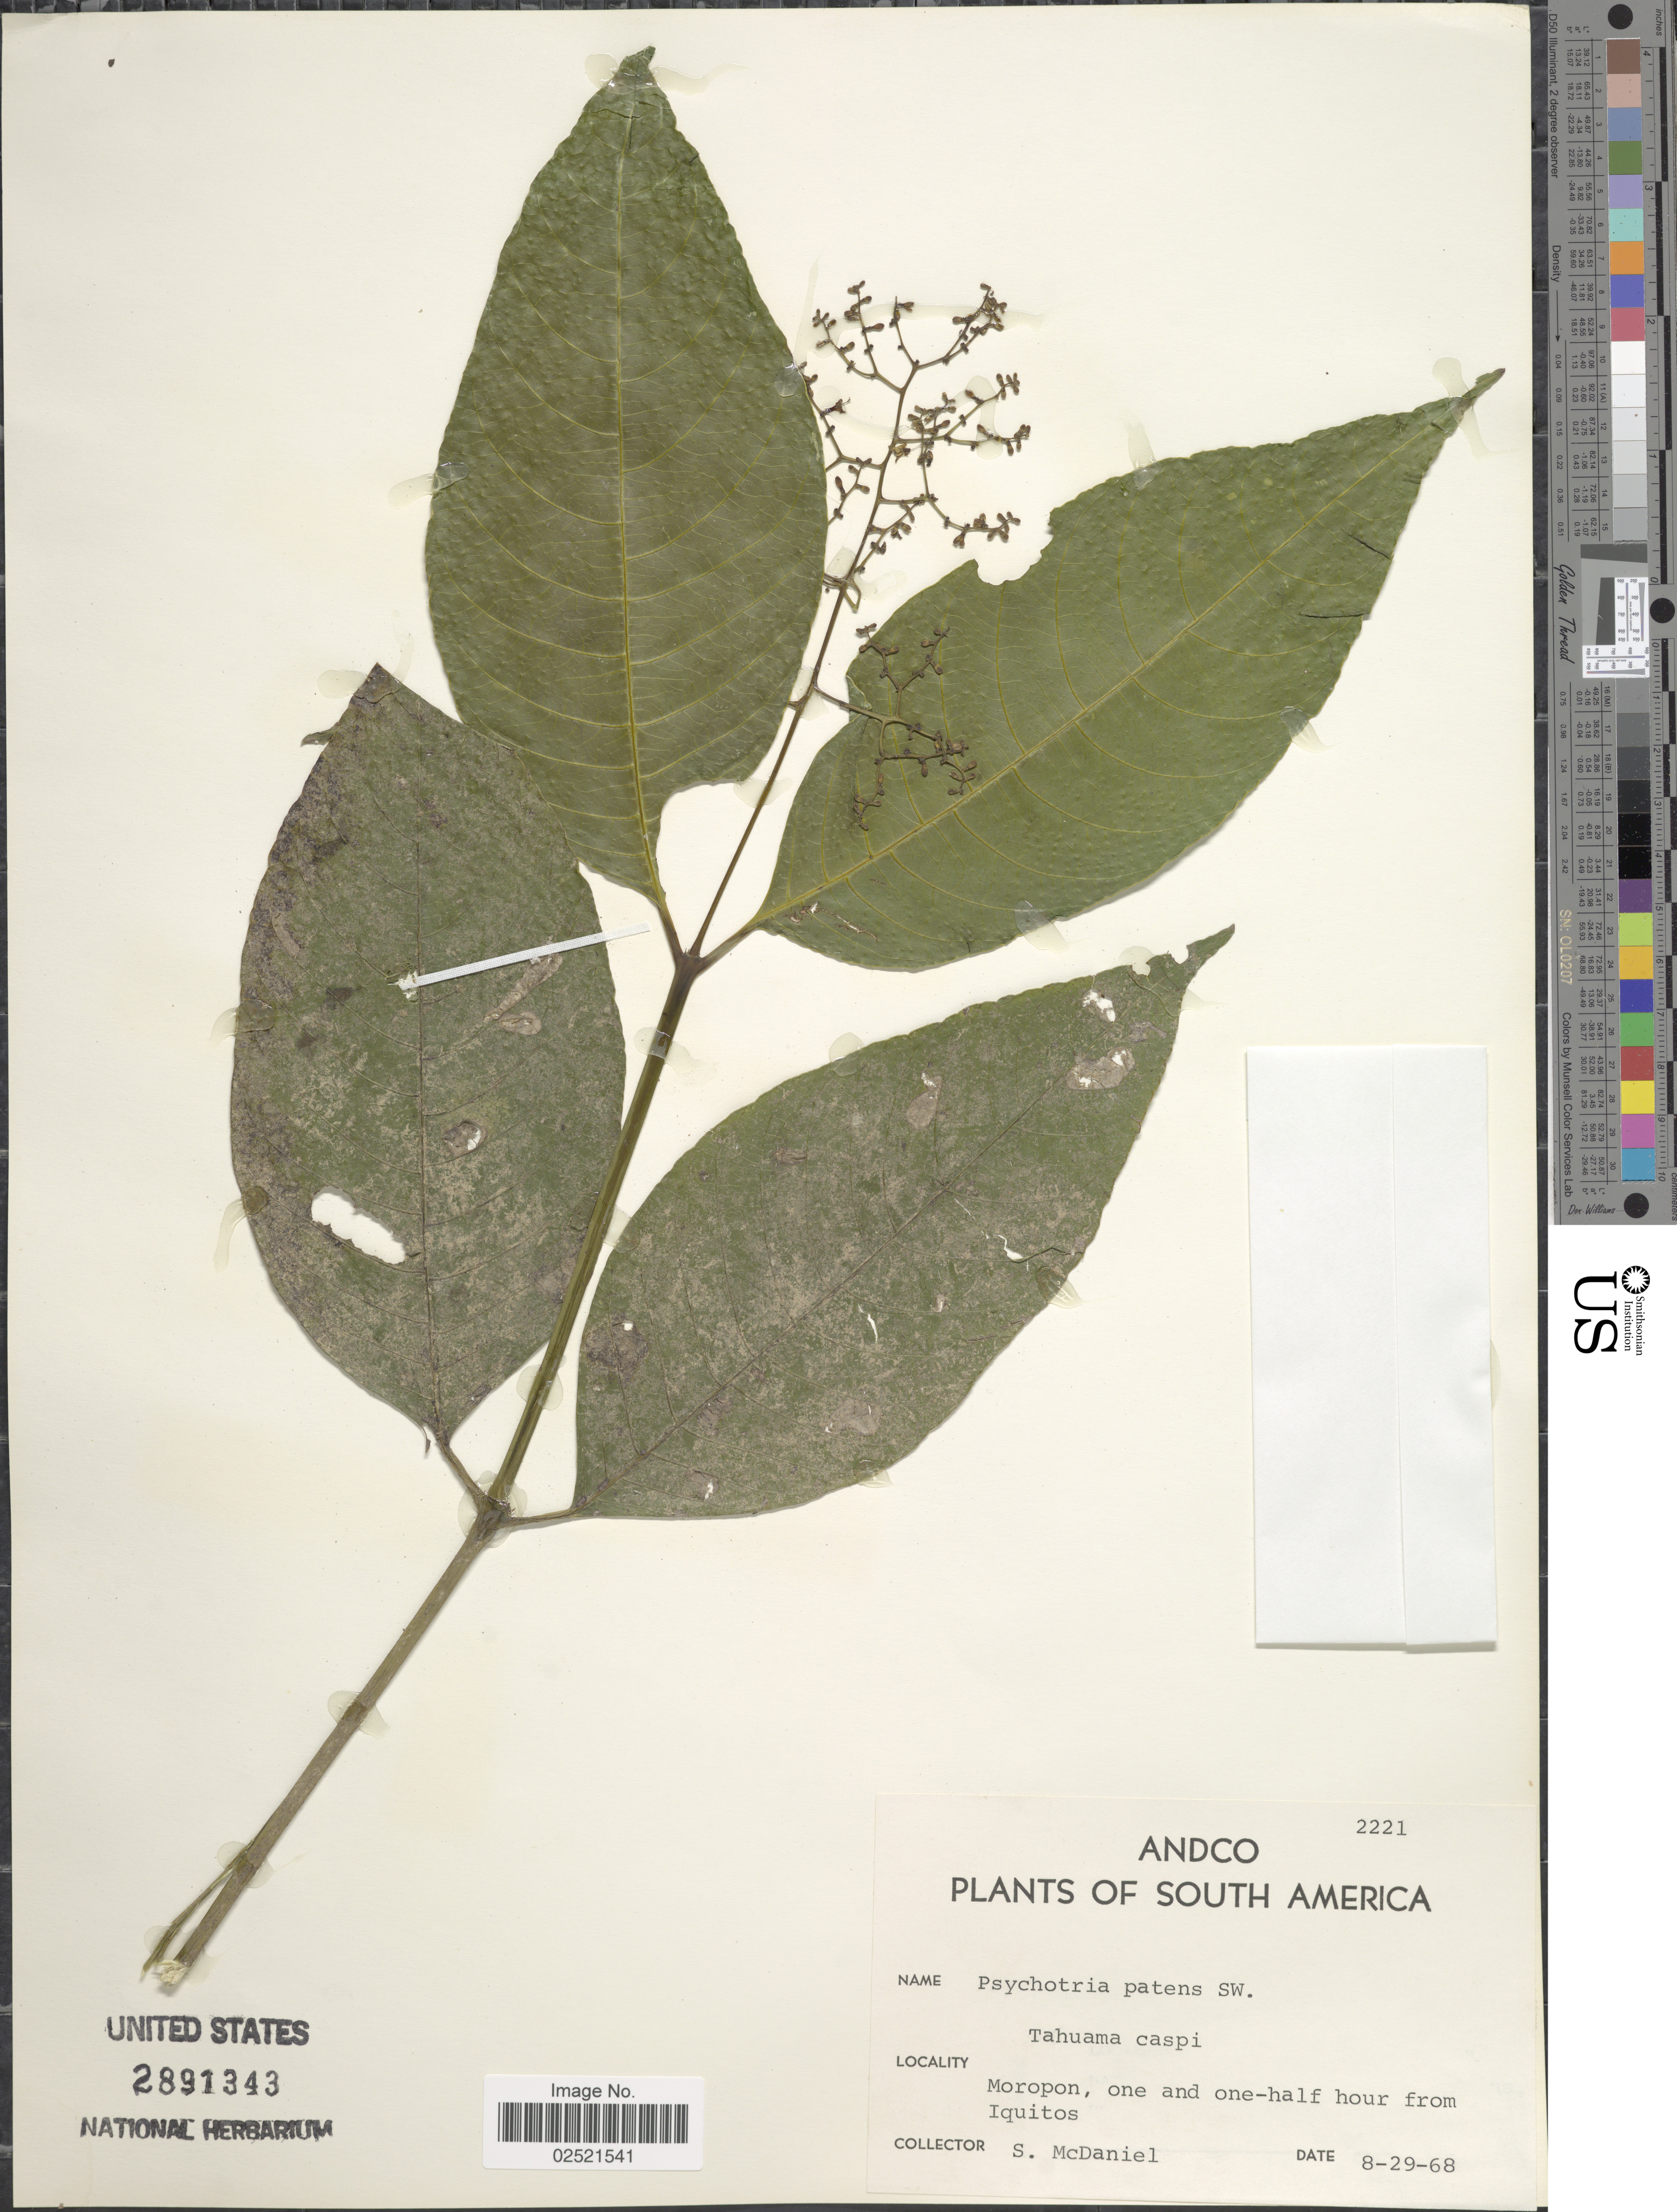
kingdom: Plantae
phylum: Tracheophyta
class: Magnoliopsida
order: Gentianales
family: Rubiaceae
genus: Psychotria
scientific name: Psychotria patens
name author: Sw.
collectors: S. McDaniel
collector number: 2221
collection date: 1968-08-29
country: Peru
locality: Moropon, one and one-half hour from Iquitos.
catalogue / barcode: US 2891343